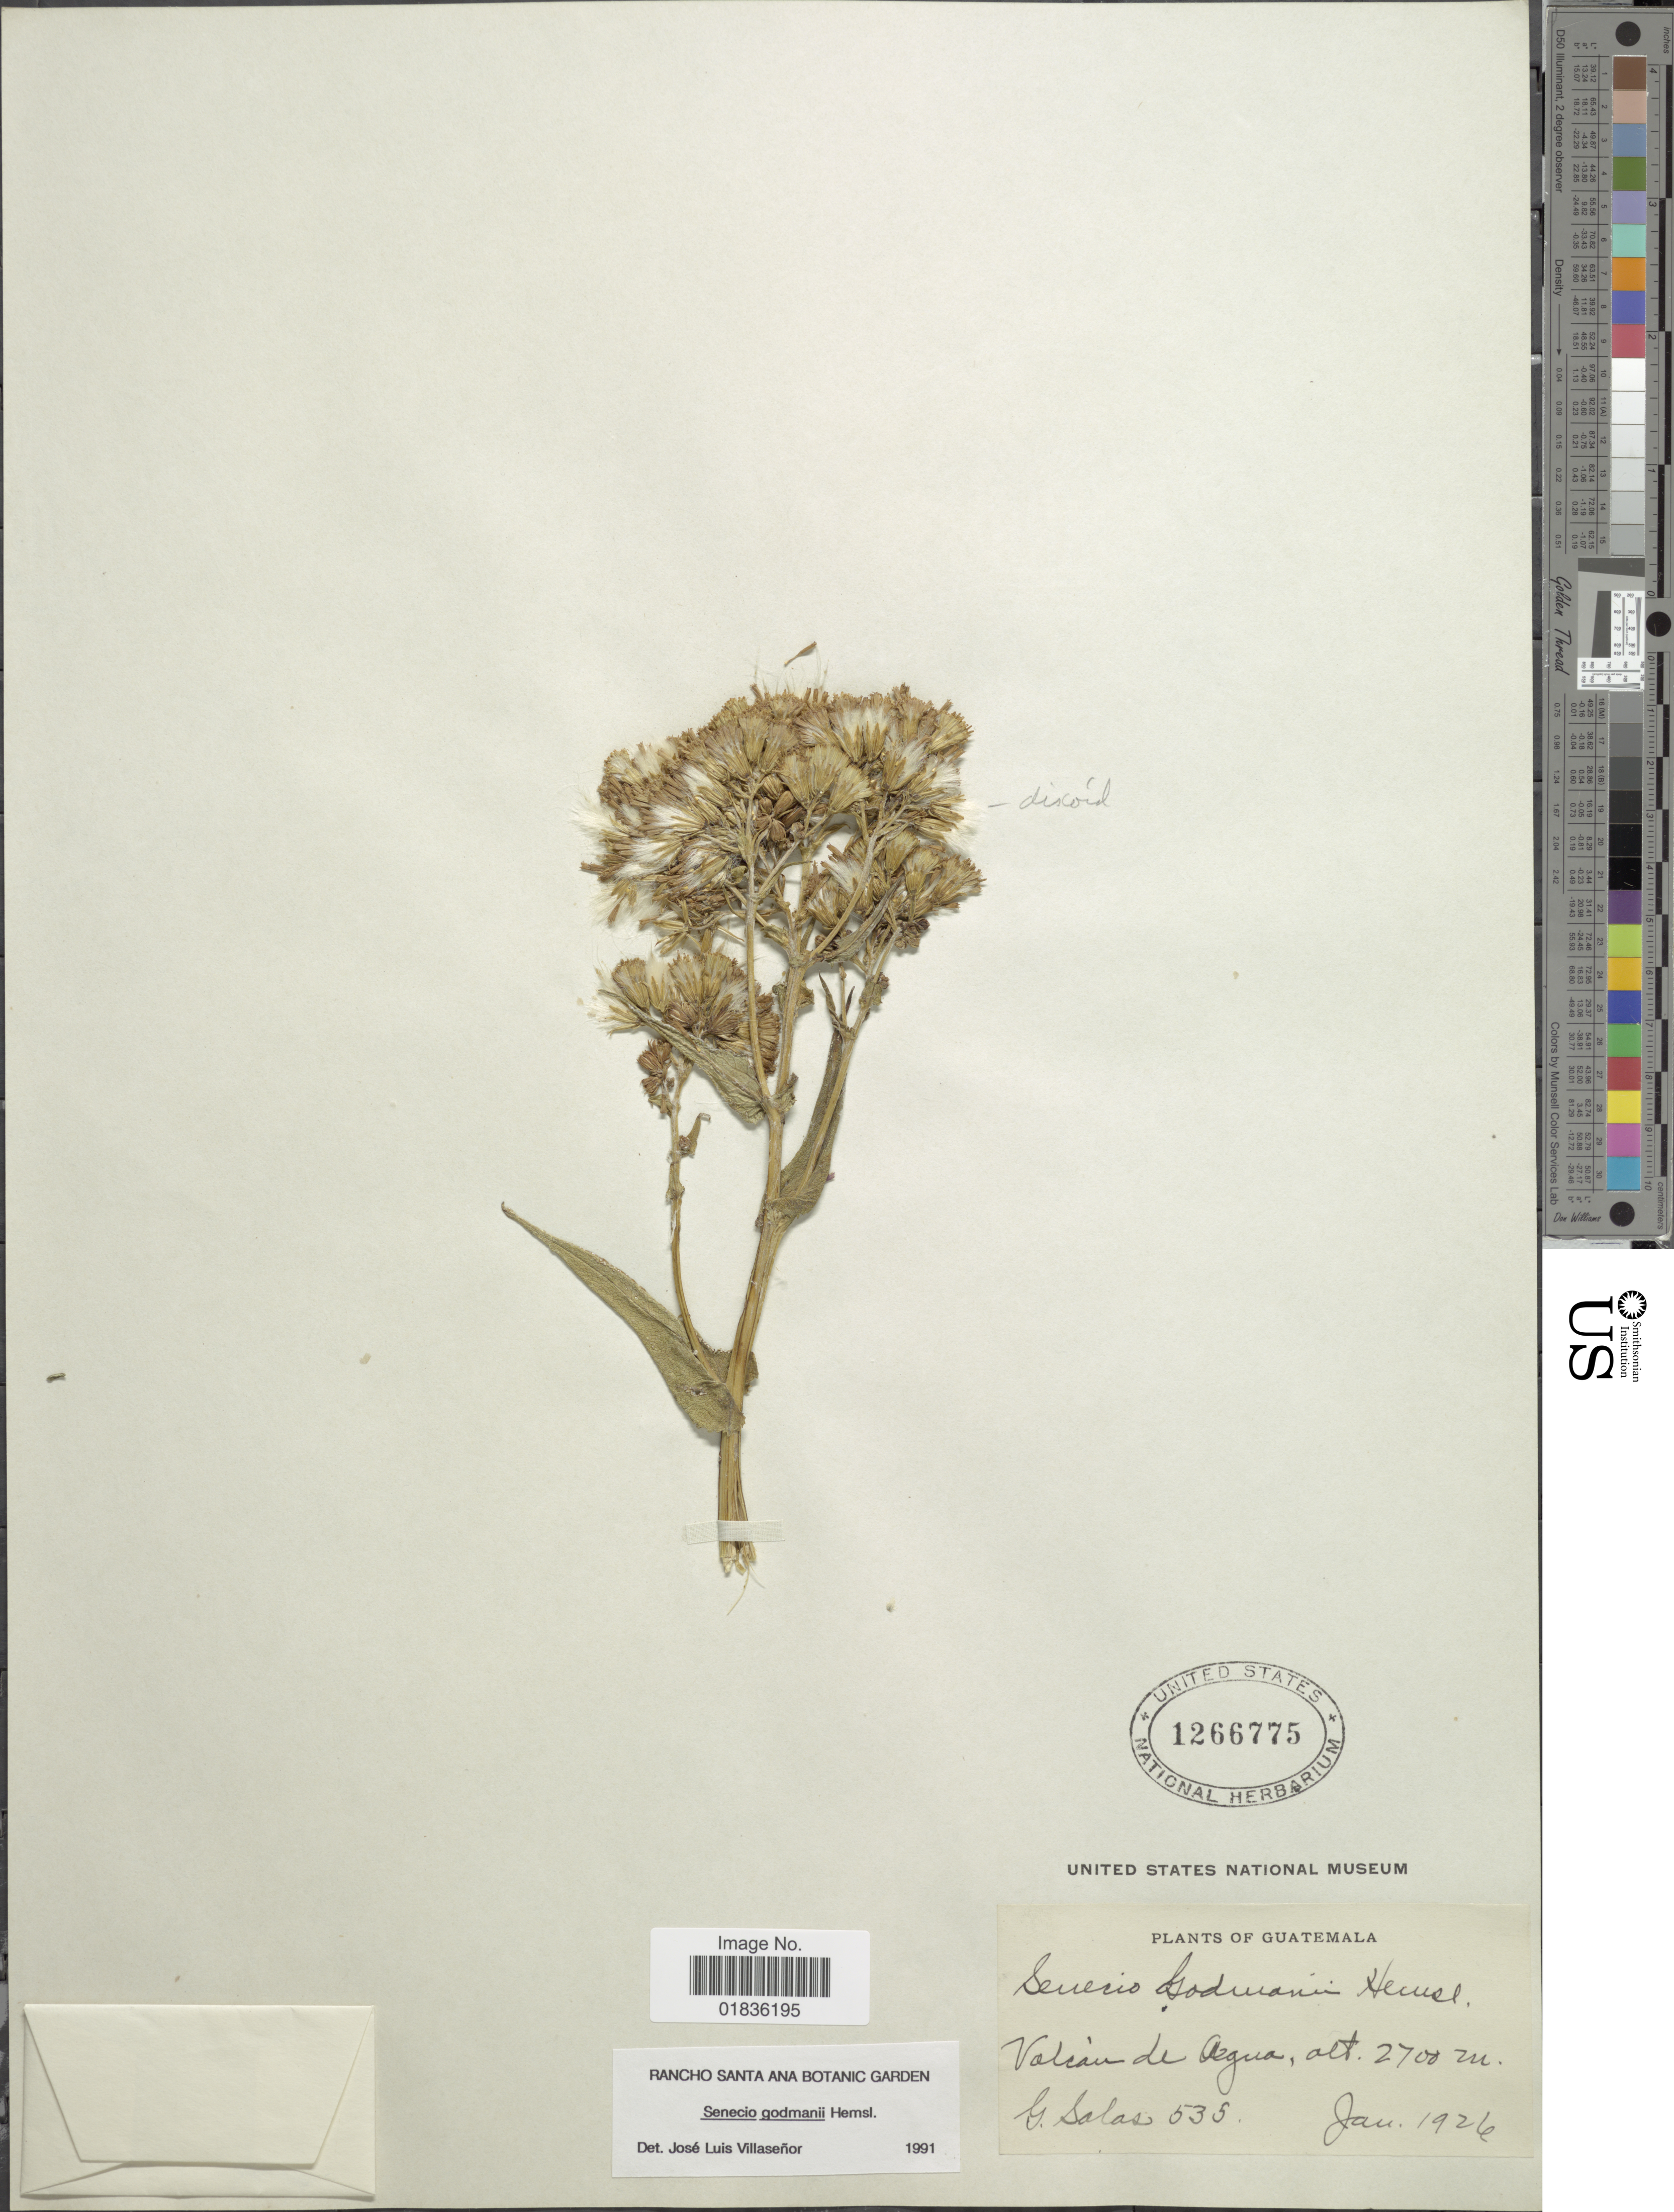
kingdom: Plantae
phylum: Tracheophyta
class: Magnoliopsida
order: Asterales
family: Asteraceae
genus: Senecio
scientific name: Senecio doratophyllus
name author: Benth.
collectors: G. Salas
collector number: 535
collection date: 1926-01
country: Guatemala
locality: Volcan de Agua.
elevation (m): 2700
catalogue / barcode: US 1266775